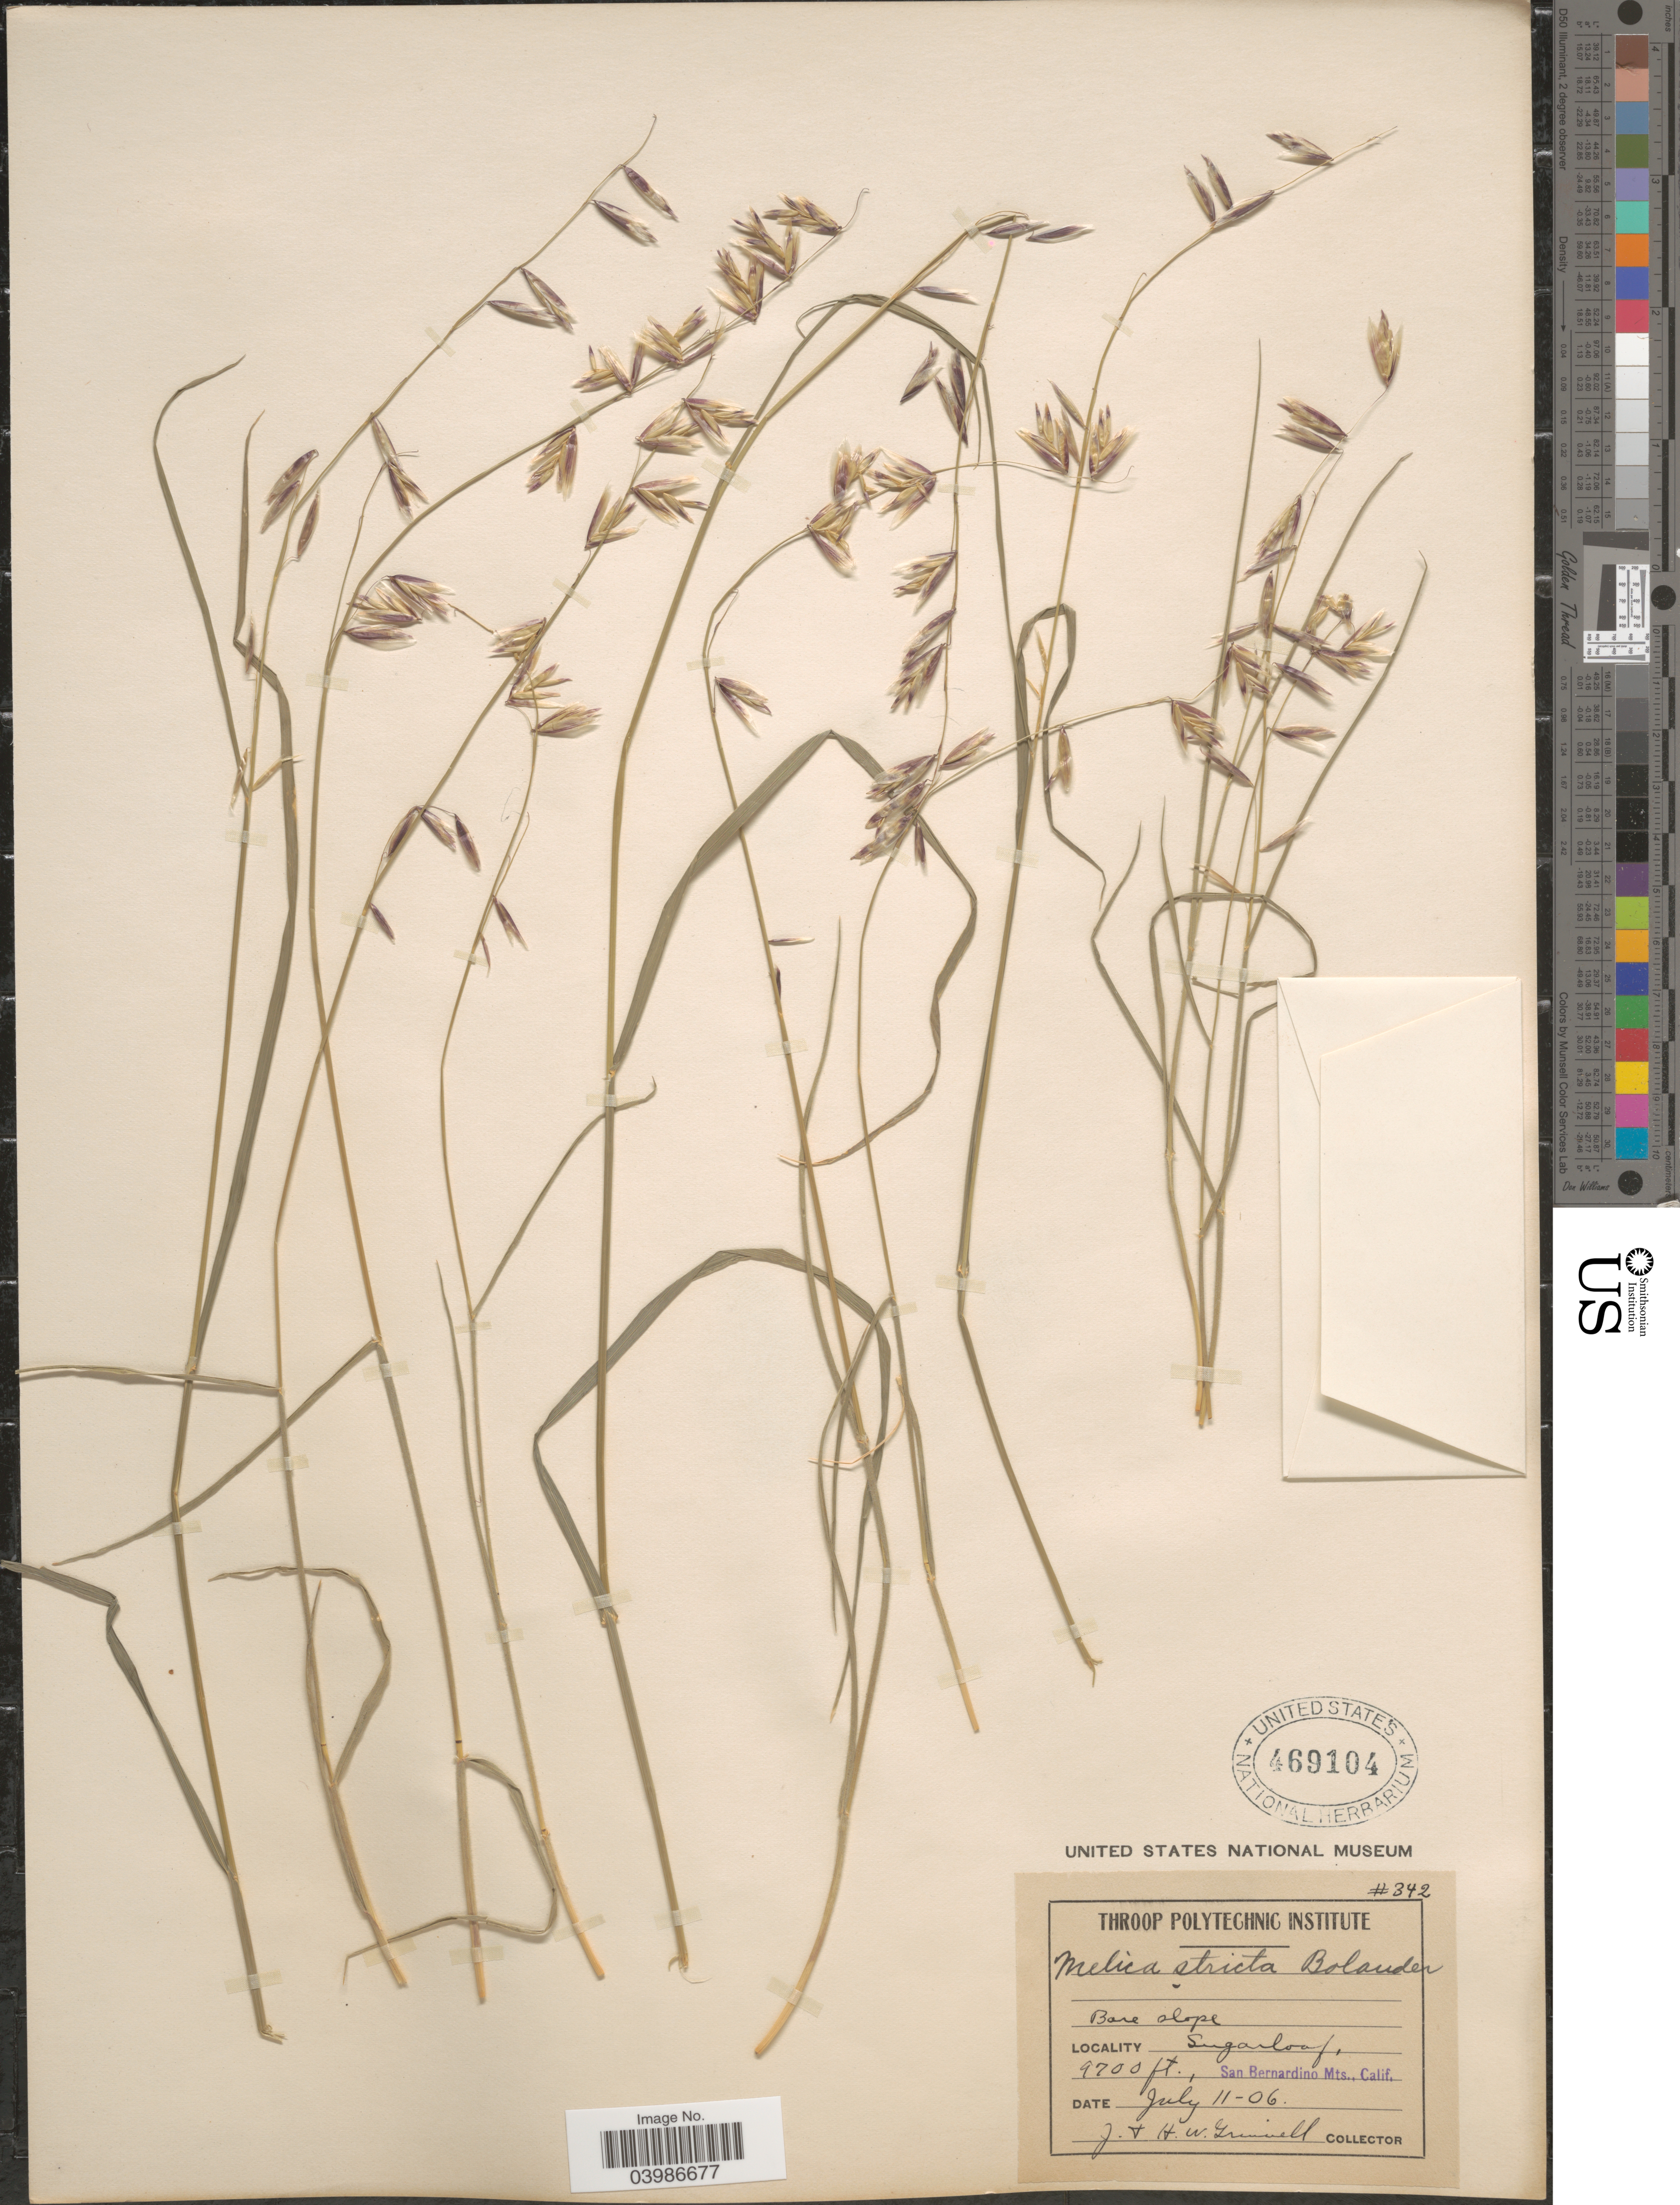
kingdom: Plantae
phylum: Tracheophyta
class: Liliopsida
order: Poales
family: Poaceae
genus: Melica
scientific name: Melica stricta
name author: Bol.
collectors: J. Grinnell & H. Grinnell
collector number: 342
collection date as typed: Transcribed d/m/y: 11/7/6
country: United States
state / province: California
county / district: San Bernardino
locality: Sugarloaf. San Bernardino Mts.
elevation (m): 2957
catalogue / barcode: US 469104